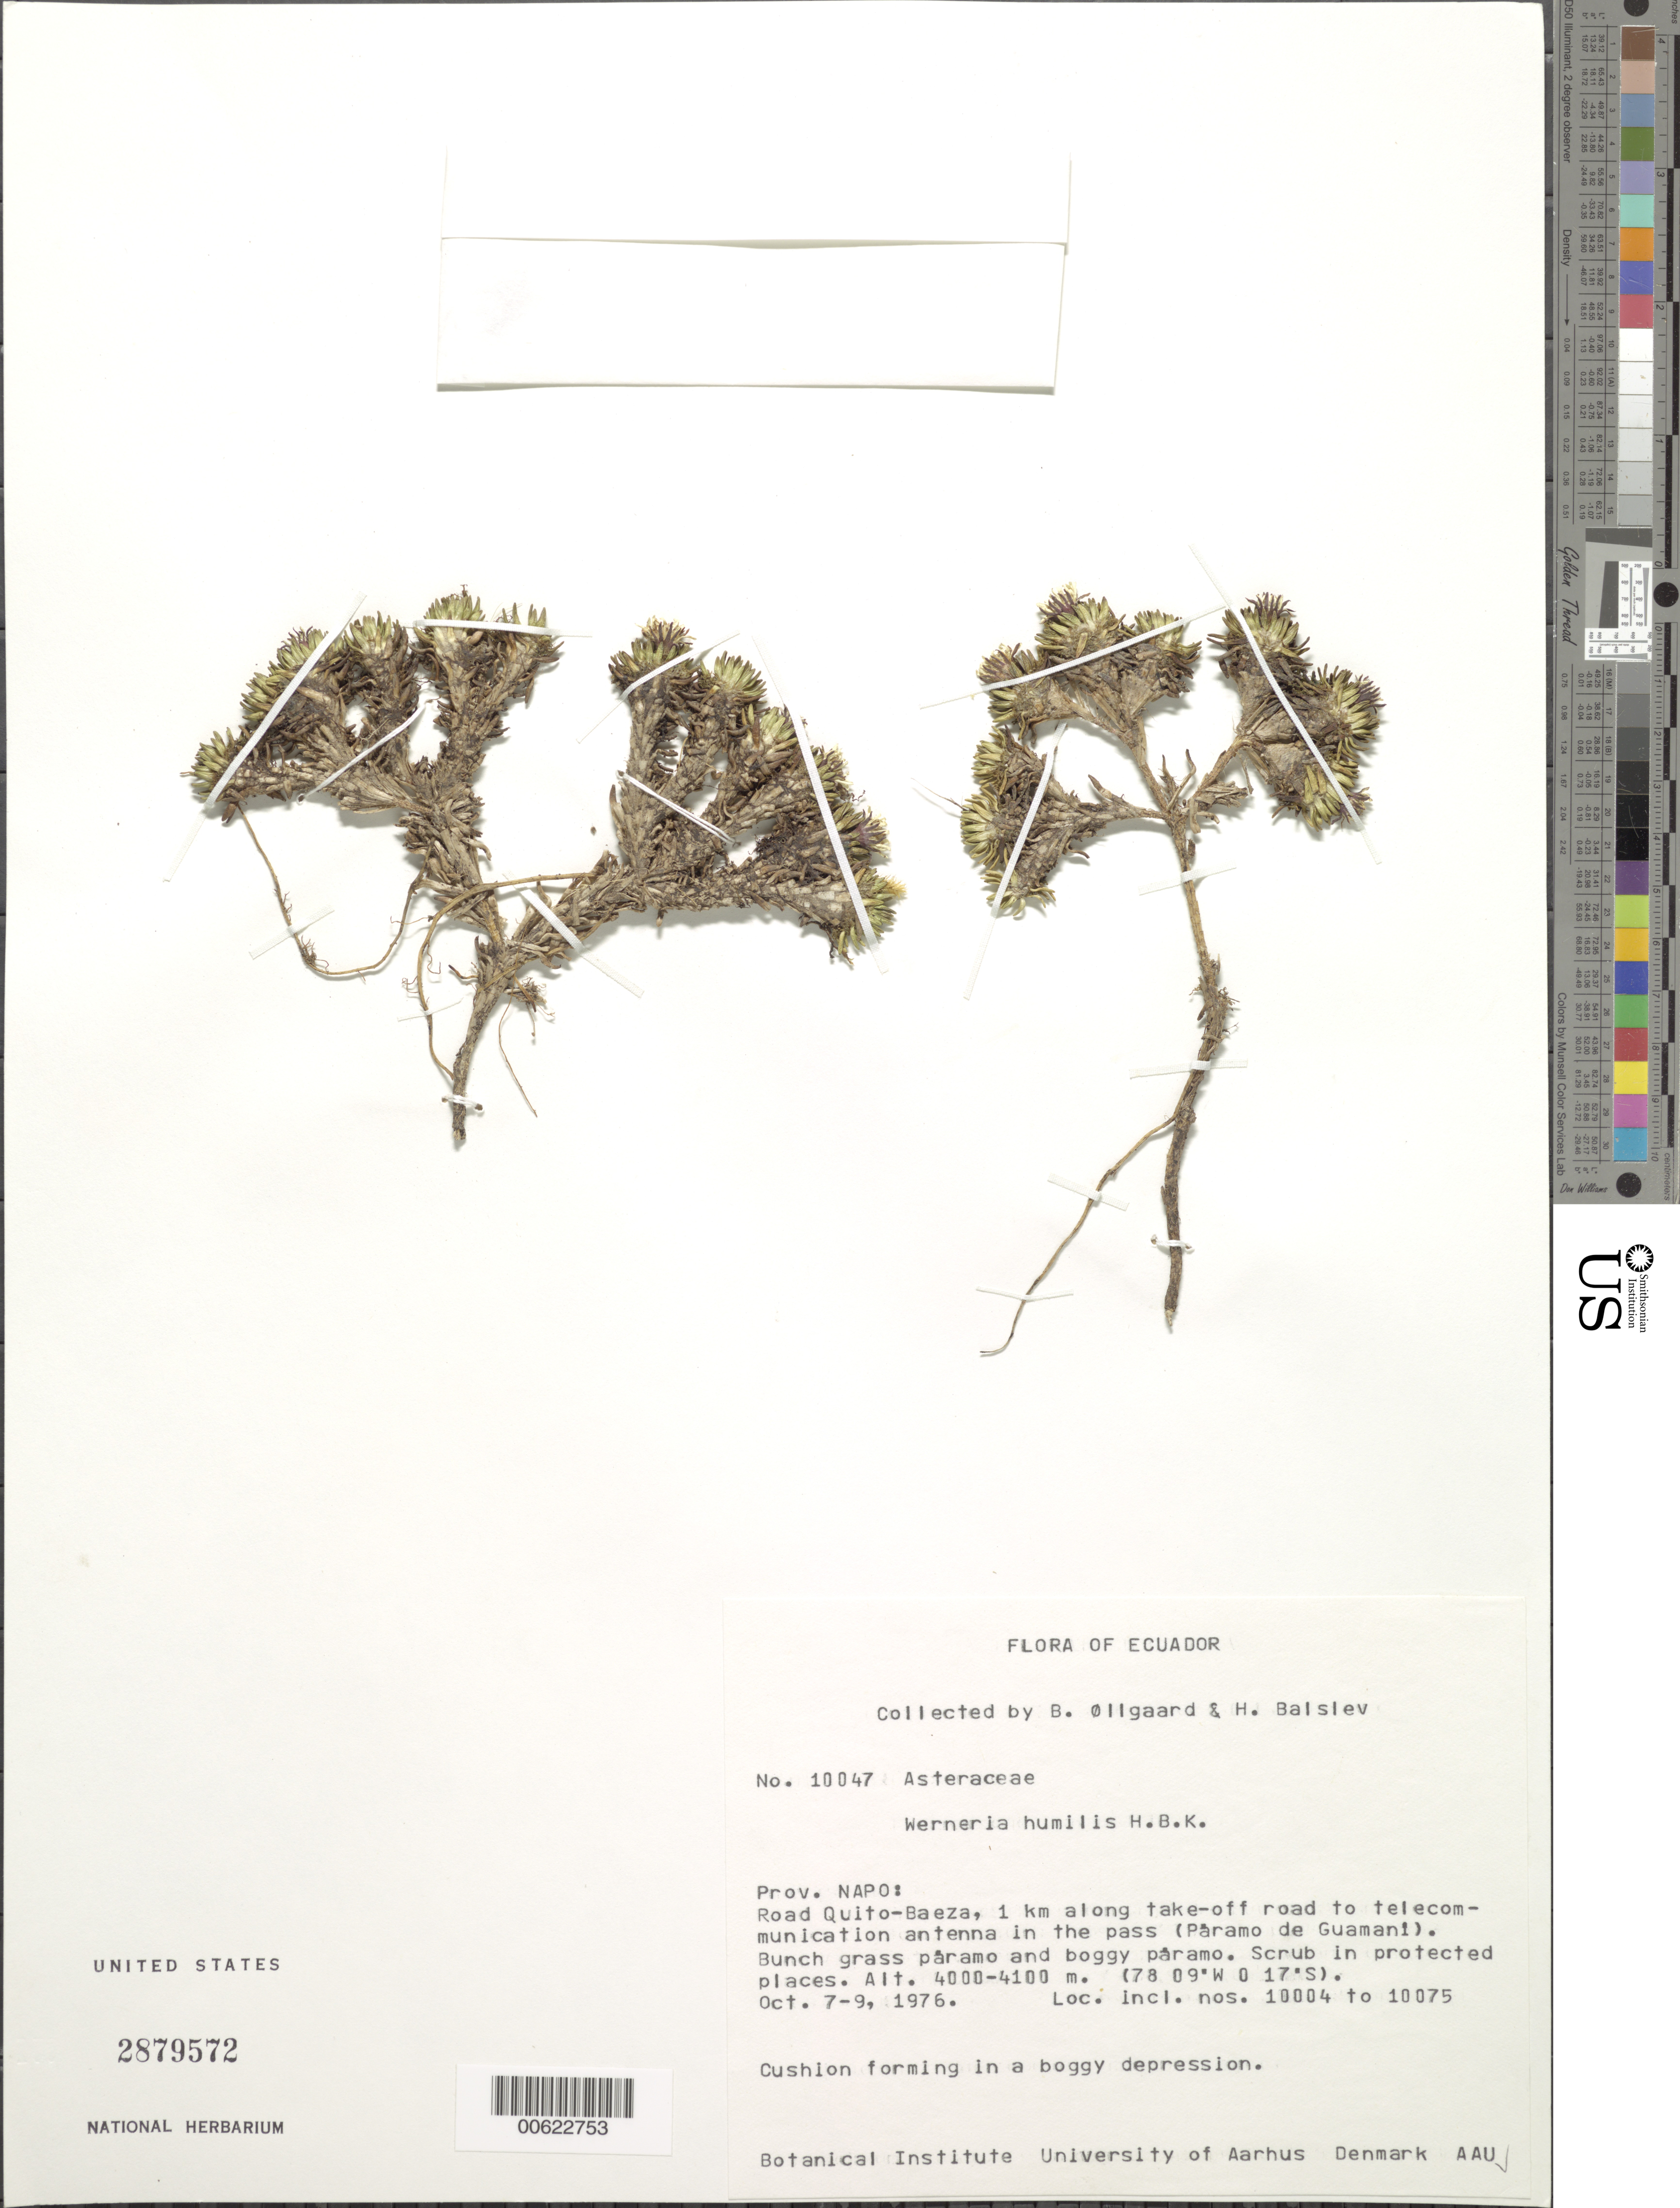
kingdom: Plantae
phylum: Tracheophyta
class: Magnoliopsida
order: Asterales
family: Asteraceae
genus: Xenophyllum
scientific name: Xenophyllum humile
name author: (Kunth) V.A. Funk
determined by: Funk, Vicki A., (BOT), Smithsonian Institution - National Museum of Natural History (UNITED STATES)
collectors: B. Øllgaard & H. Balslev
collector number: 10047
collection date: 1976-10-07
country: Ecuador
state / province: Napo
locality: Quito, road Quito-Baeza, 1 km along take-off road to telecommunication antenna in the pass (Páramo de Guamaní).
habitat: Boggy depression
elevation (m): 4000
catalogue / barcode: US 2879572